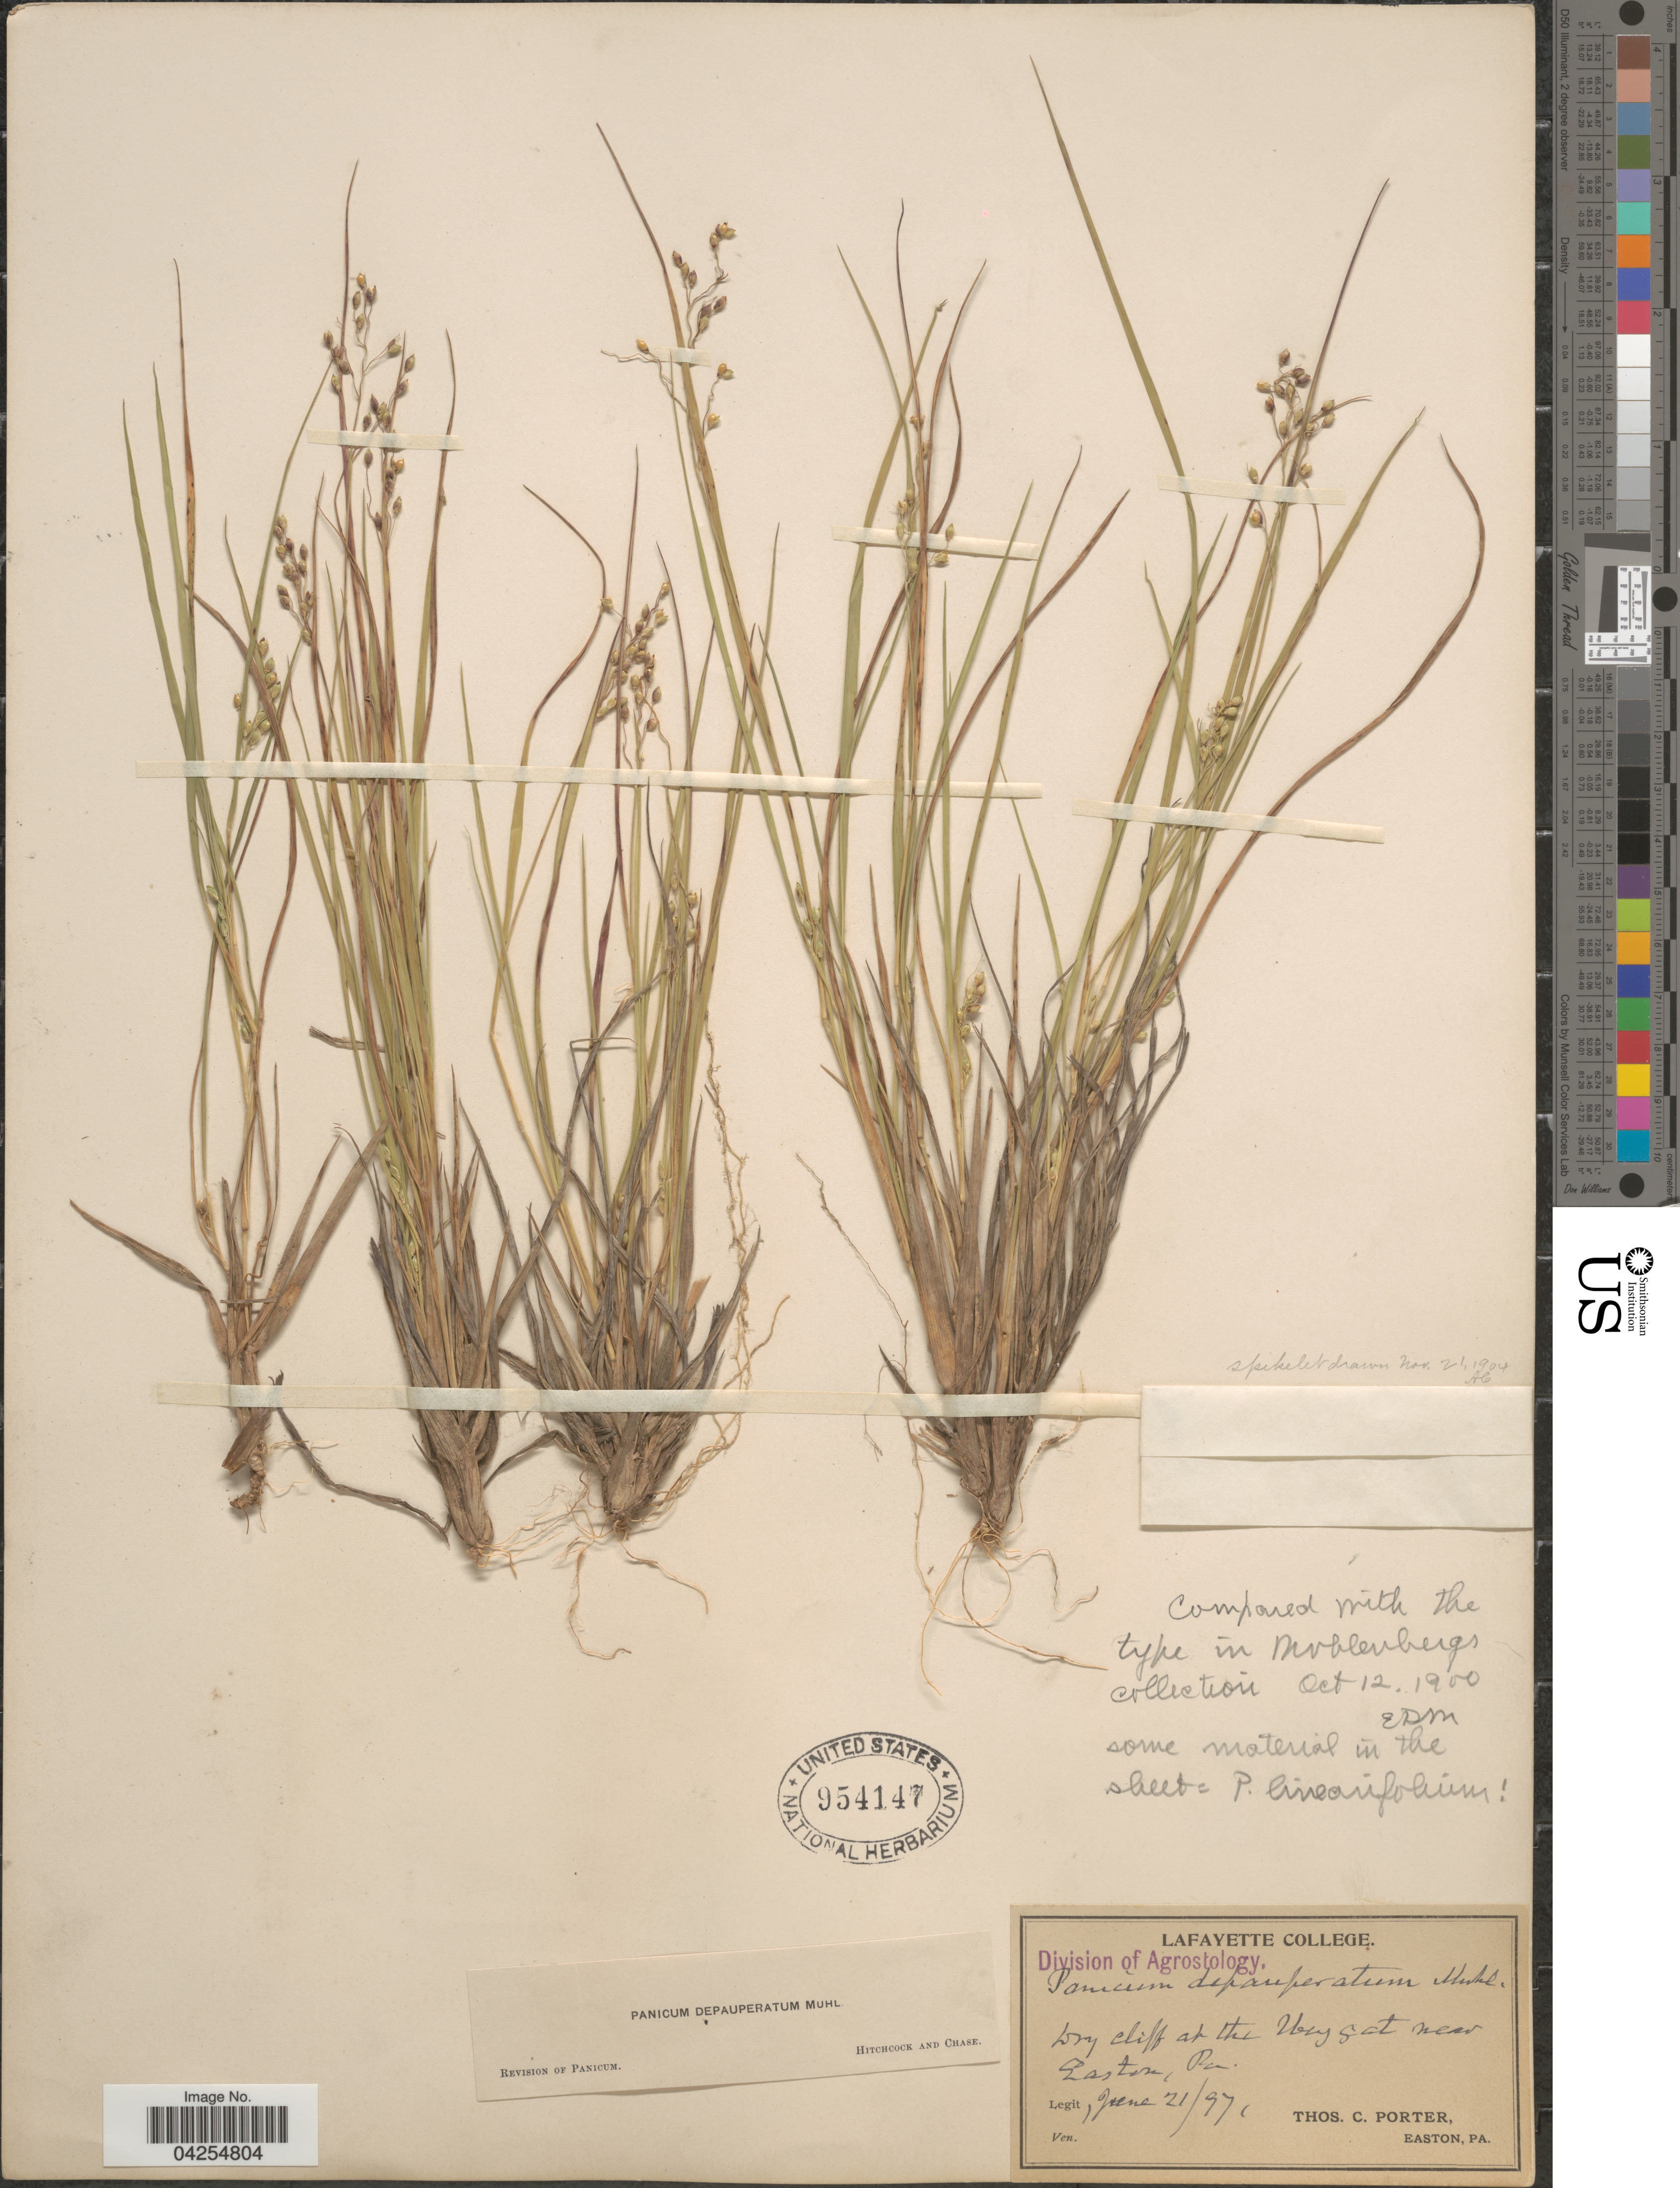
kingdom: Plantae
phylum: Tracheophyta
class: Liliopsida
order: Poales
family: Poaceae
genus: Dichanthelium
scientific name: Dichanthelium depauperatum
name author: (Muhl.) Gould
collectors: T. Porter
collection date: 1971-06-21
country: United States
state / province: Pennsylvania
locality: Dry cliff at the Waygat [interpreted] near Easton.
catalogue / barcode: US 954147